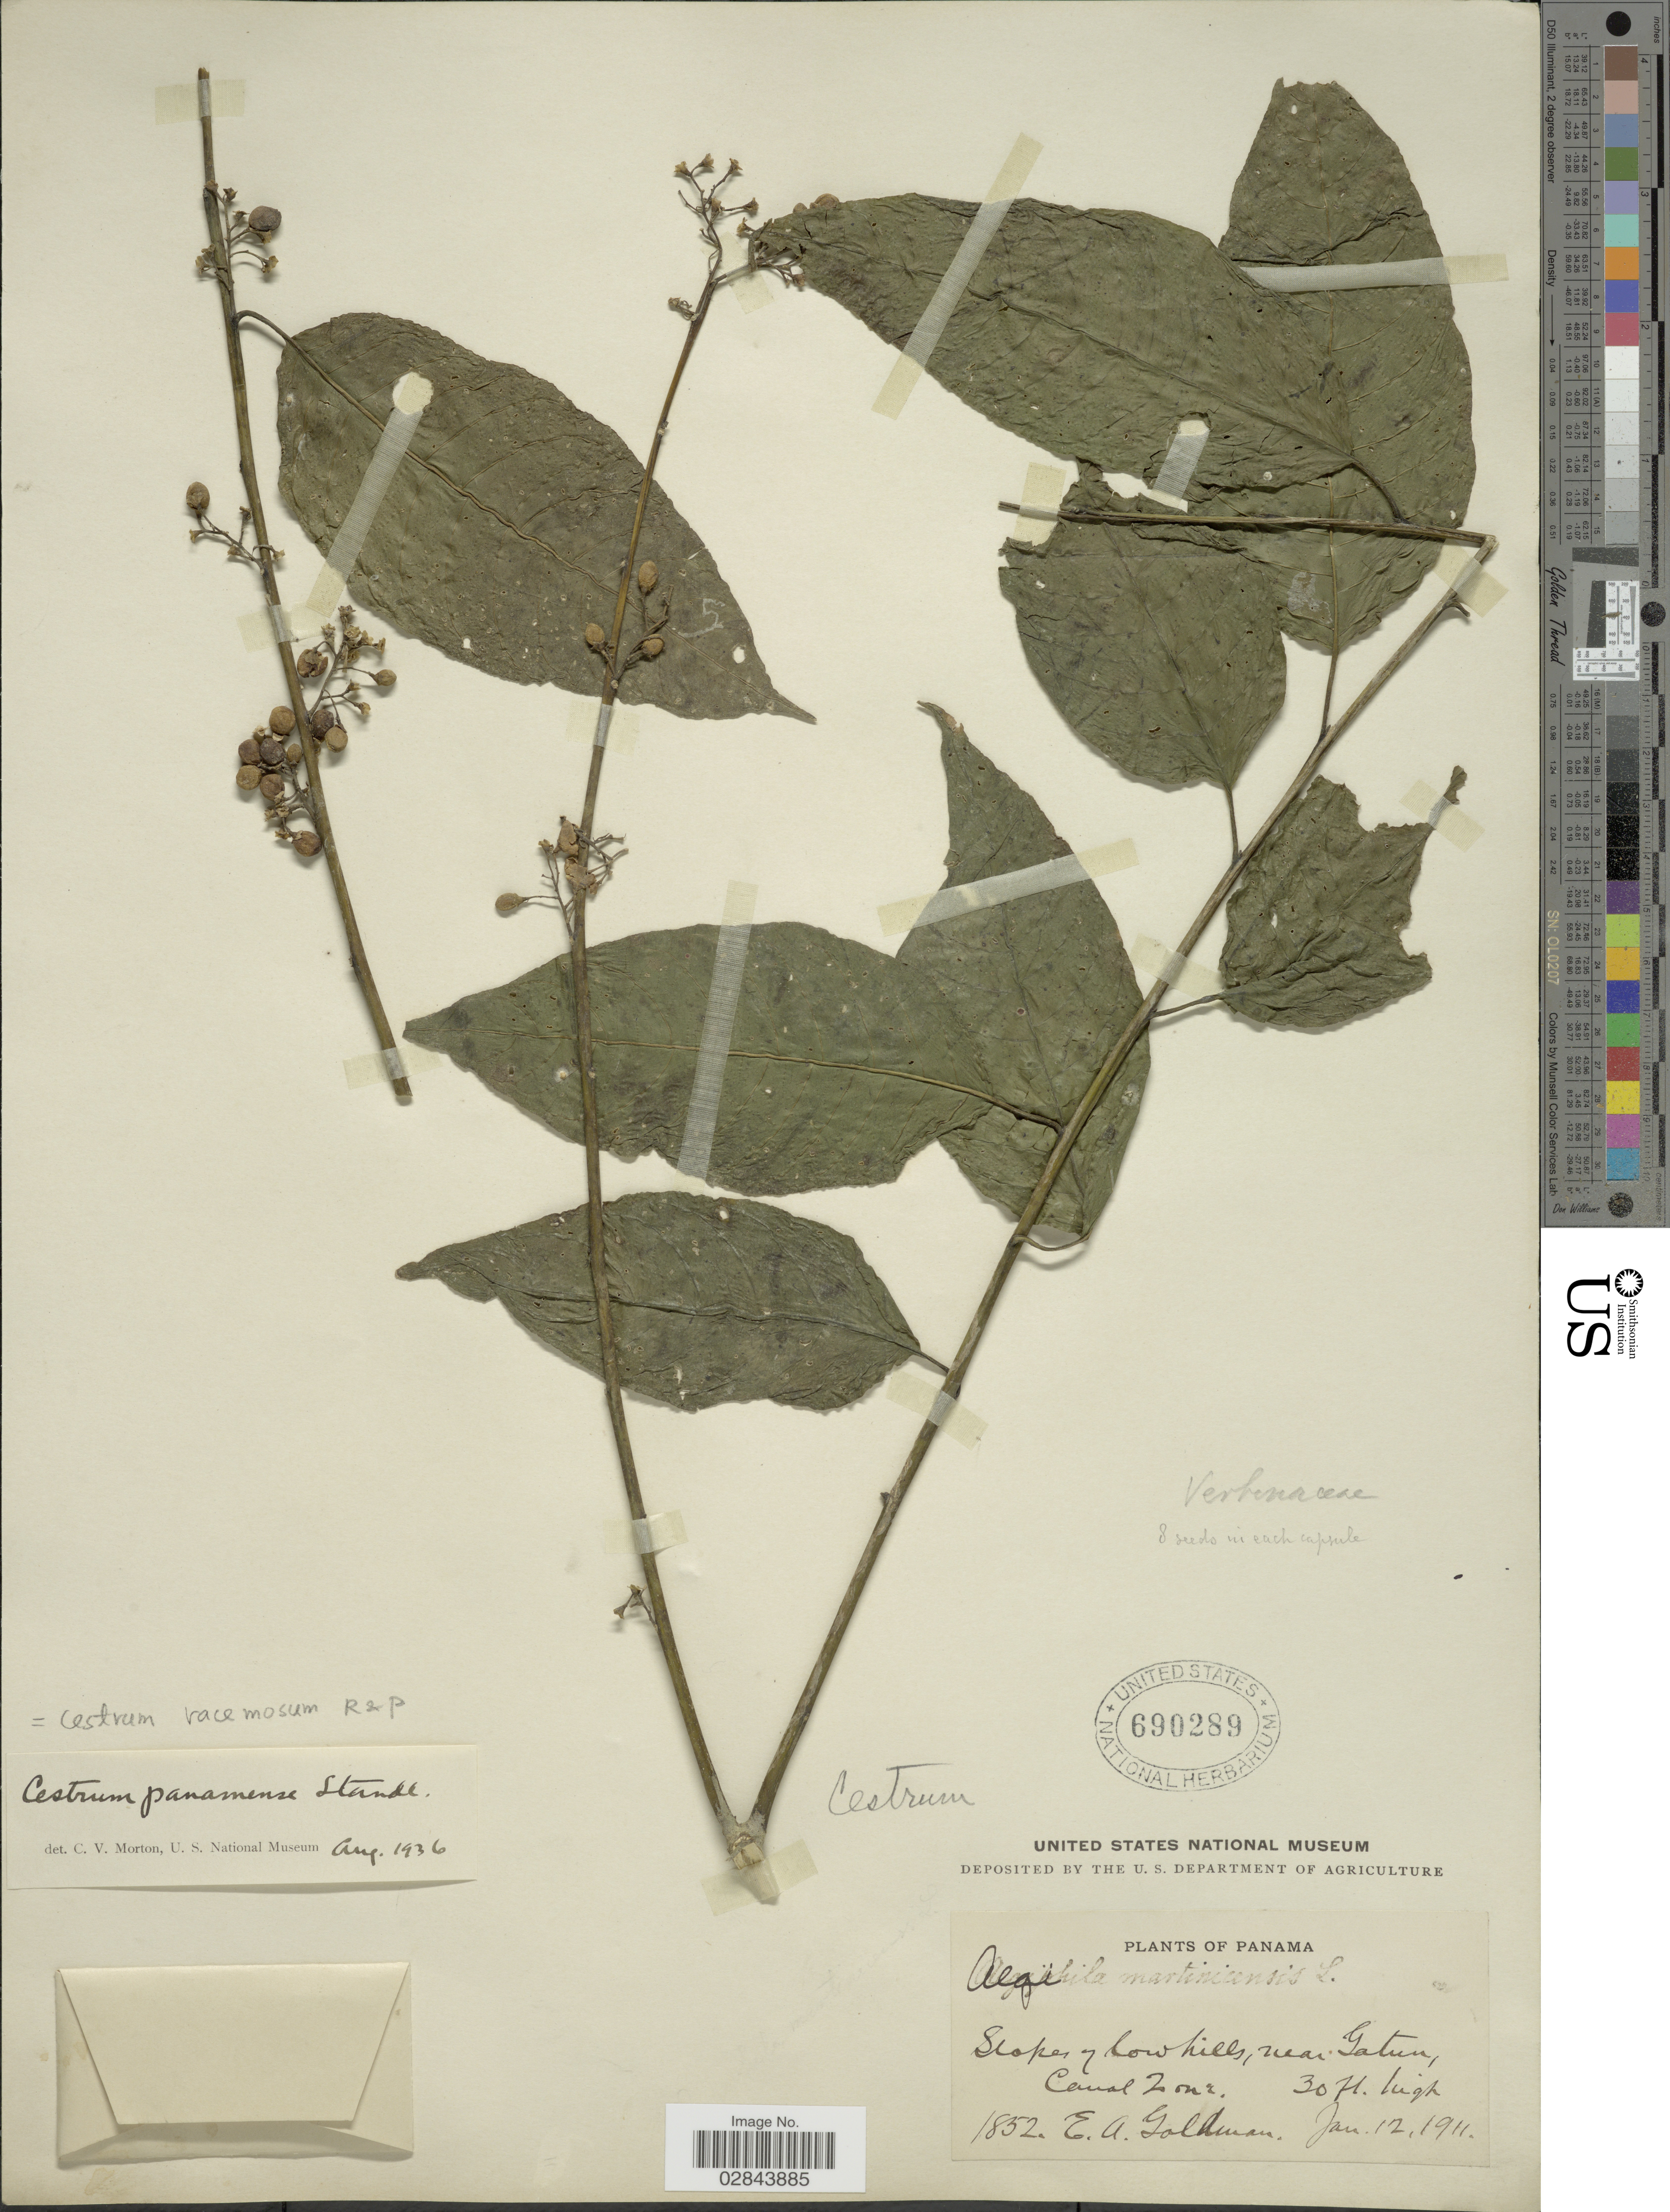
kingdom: Plantae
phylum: Tracheophyta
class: Magnoliopsida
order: Solanales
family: Solanaceae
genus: Cestrum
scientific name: Cestrum racemosum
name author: Ruiz & Pav.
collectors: E. A. Goldman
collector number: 1852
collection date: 1911-01-12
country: Panama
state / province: Colón / Panamá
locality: Slopes of low hills, near Gatun, Canal Zone.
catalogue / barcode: US 690289